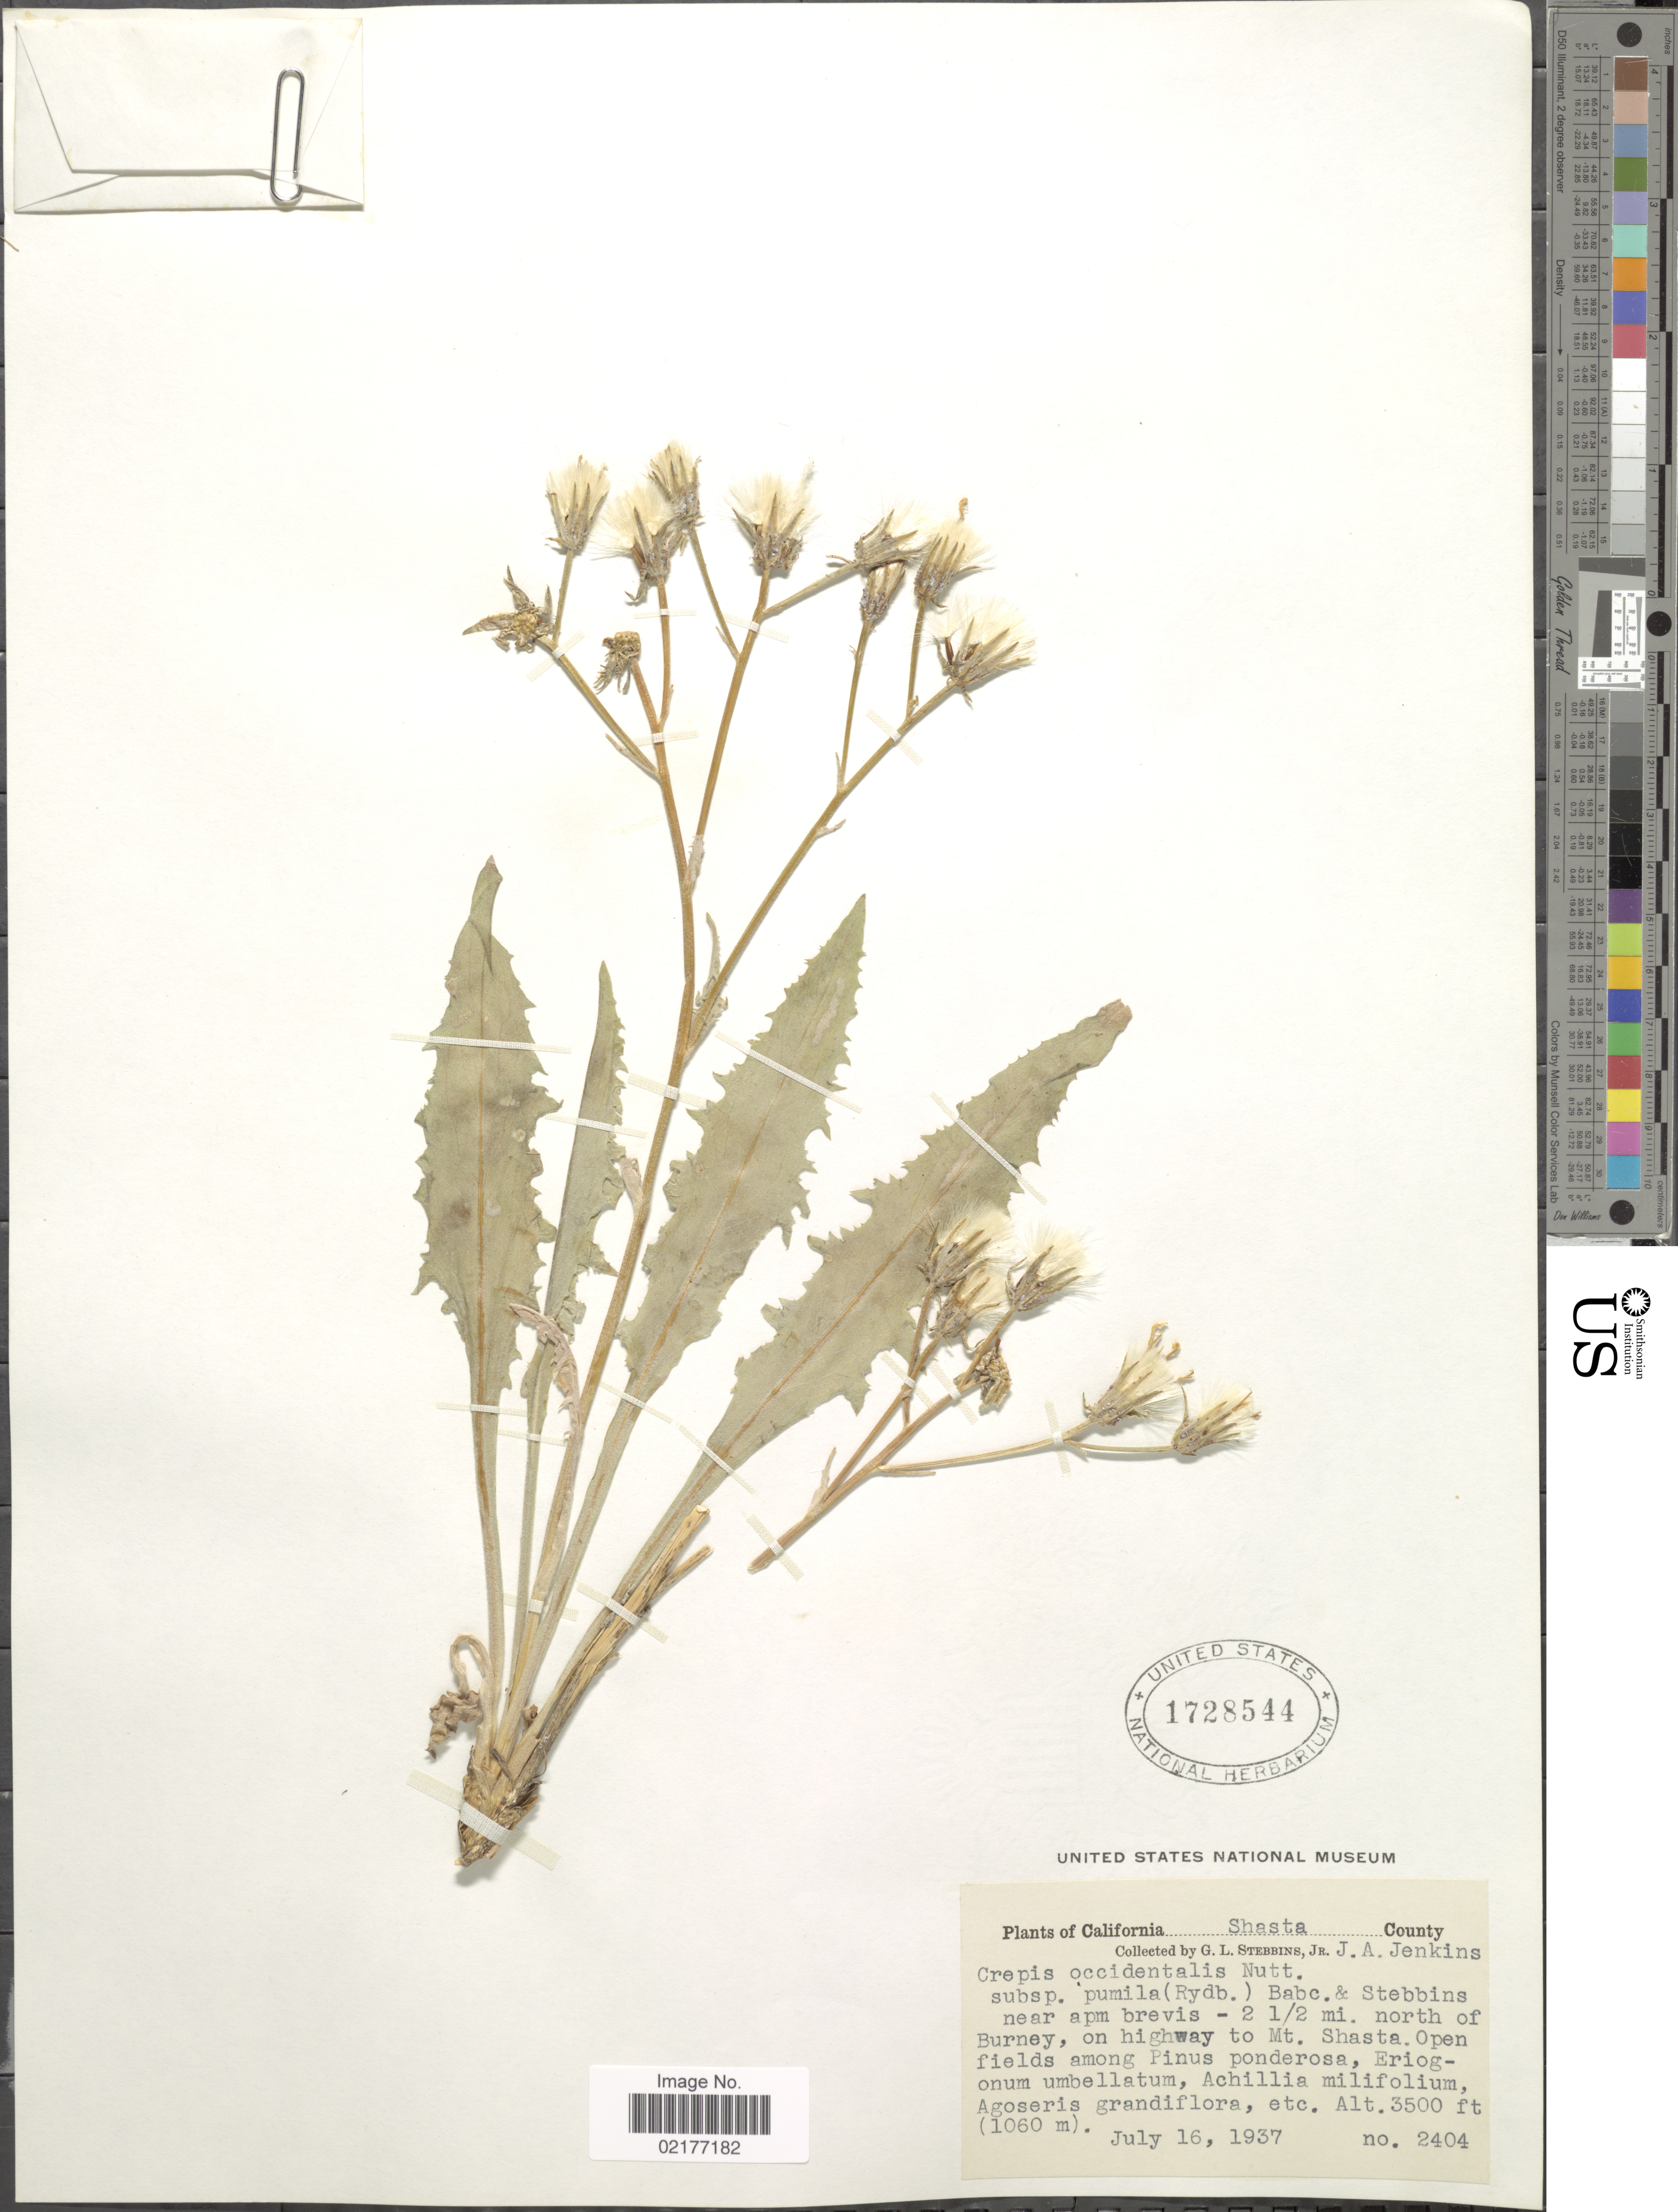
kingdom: Plantae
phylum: Tracheophyta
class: Magnoliopsida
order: Asterales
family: Asteraceae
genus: Crepis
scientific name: Crepis occidentalis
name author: Nutt.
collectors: G. L. Stebbins & J. Jenkins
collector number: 2404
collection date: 1937-07-16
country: United States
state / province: California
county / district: Shasta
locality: Shasta County, 2 ½ mi. north of Burney, on highway to Mt. Shasta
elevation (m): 1067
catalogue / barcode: US 1728544